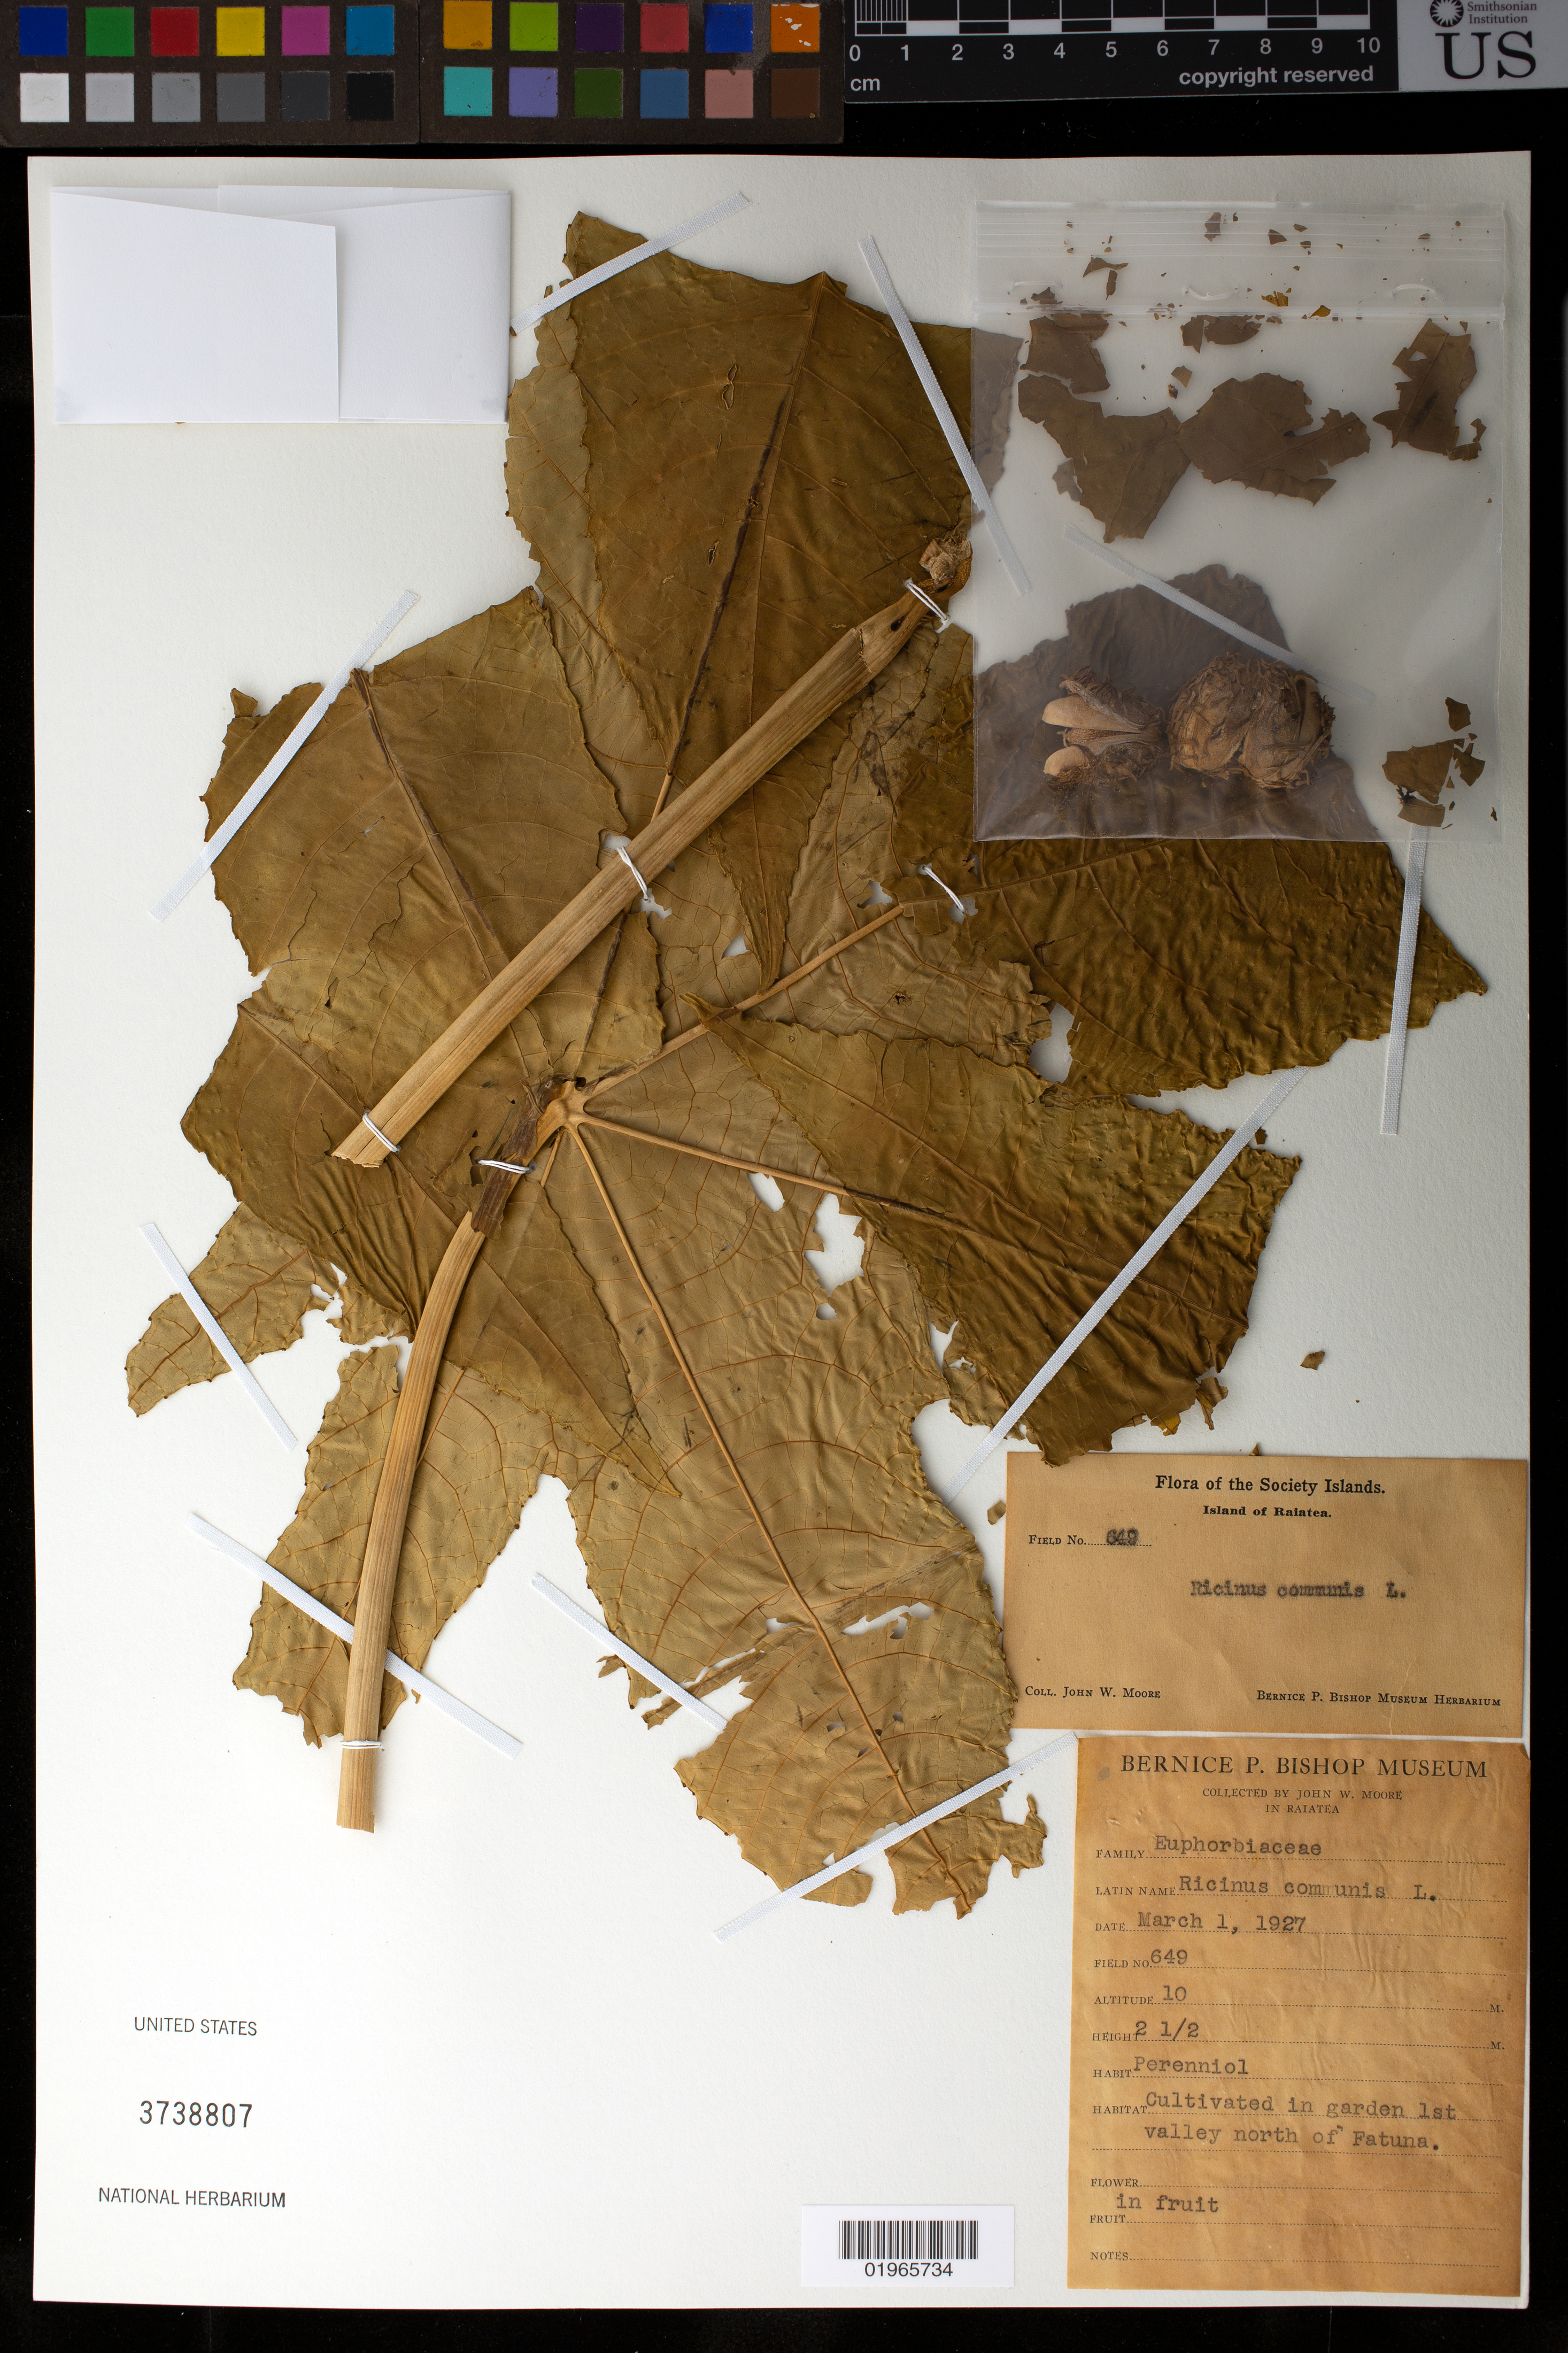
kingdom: Plantae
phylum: Tracheophyta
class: Magnoliopsida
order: Malpighiales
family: Euphorbiaceae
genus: Ricinus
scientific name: Ricinus communis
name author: L.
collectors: J. Moore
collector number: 649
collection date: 1927-03-01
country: French Polynesia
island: Raiatea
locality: Raiatea, cultivated in garden 1st valley north of Fatuna.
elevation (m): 10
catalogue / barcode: US 3738807